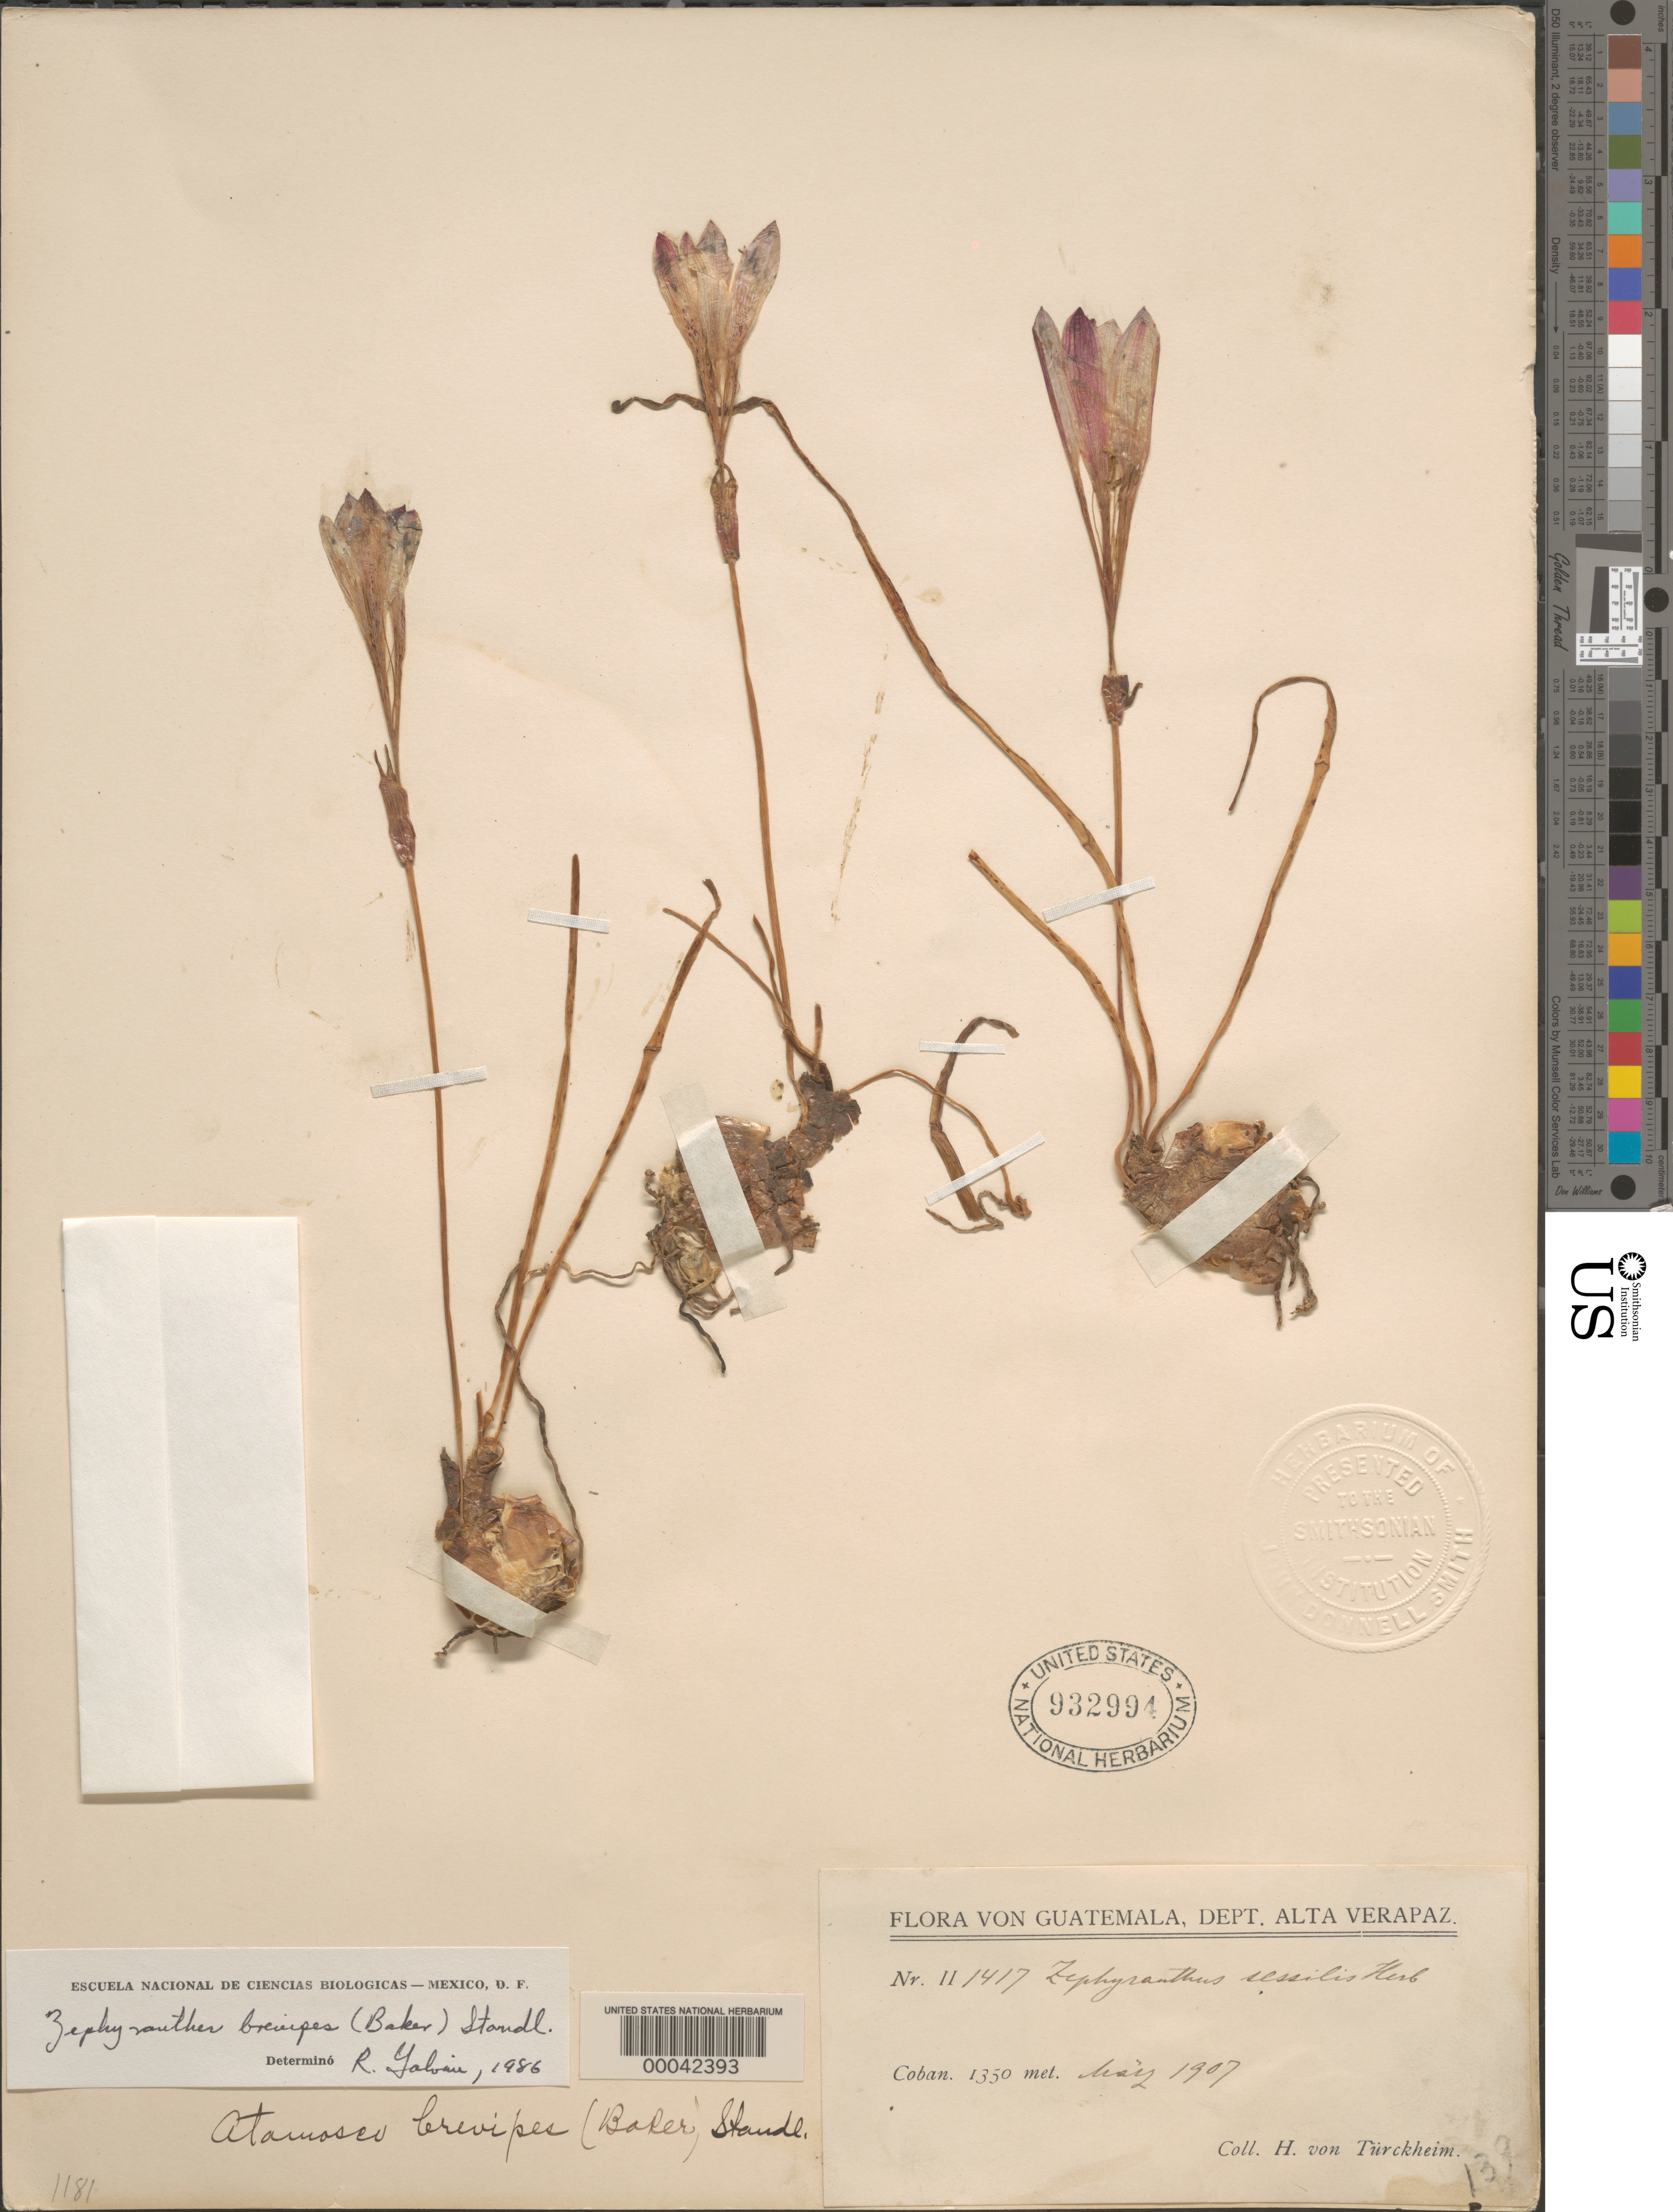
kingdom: Plantae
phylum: Tracheophyta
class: Liliopsida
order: Asparagales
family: Amaryllidaceae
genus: Zephyranthes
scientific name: Zephyranthes brevipes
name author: C.F. Baker ex Standl.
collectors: H. von Türckheim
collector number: Ii 1417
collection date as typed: May 1907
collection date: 1907-05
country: Guatemala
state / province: Alta Verapaz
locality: Cobán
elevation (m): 1350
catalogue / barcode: US 932299